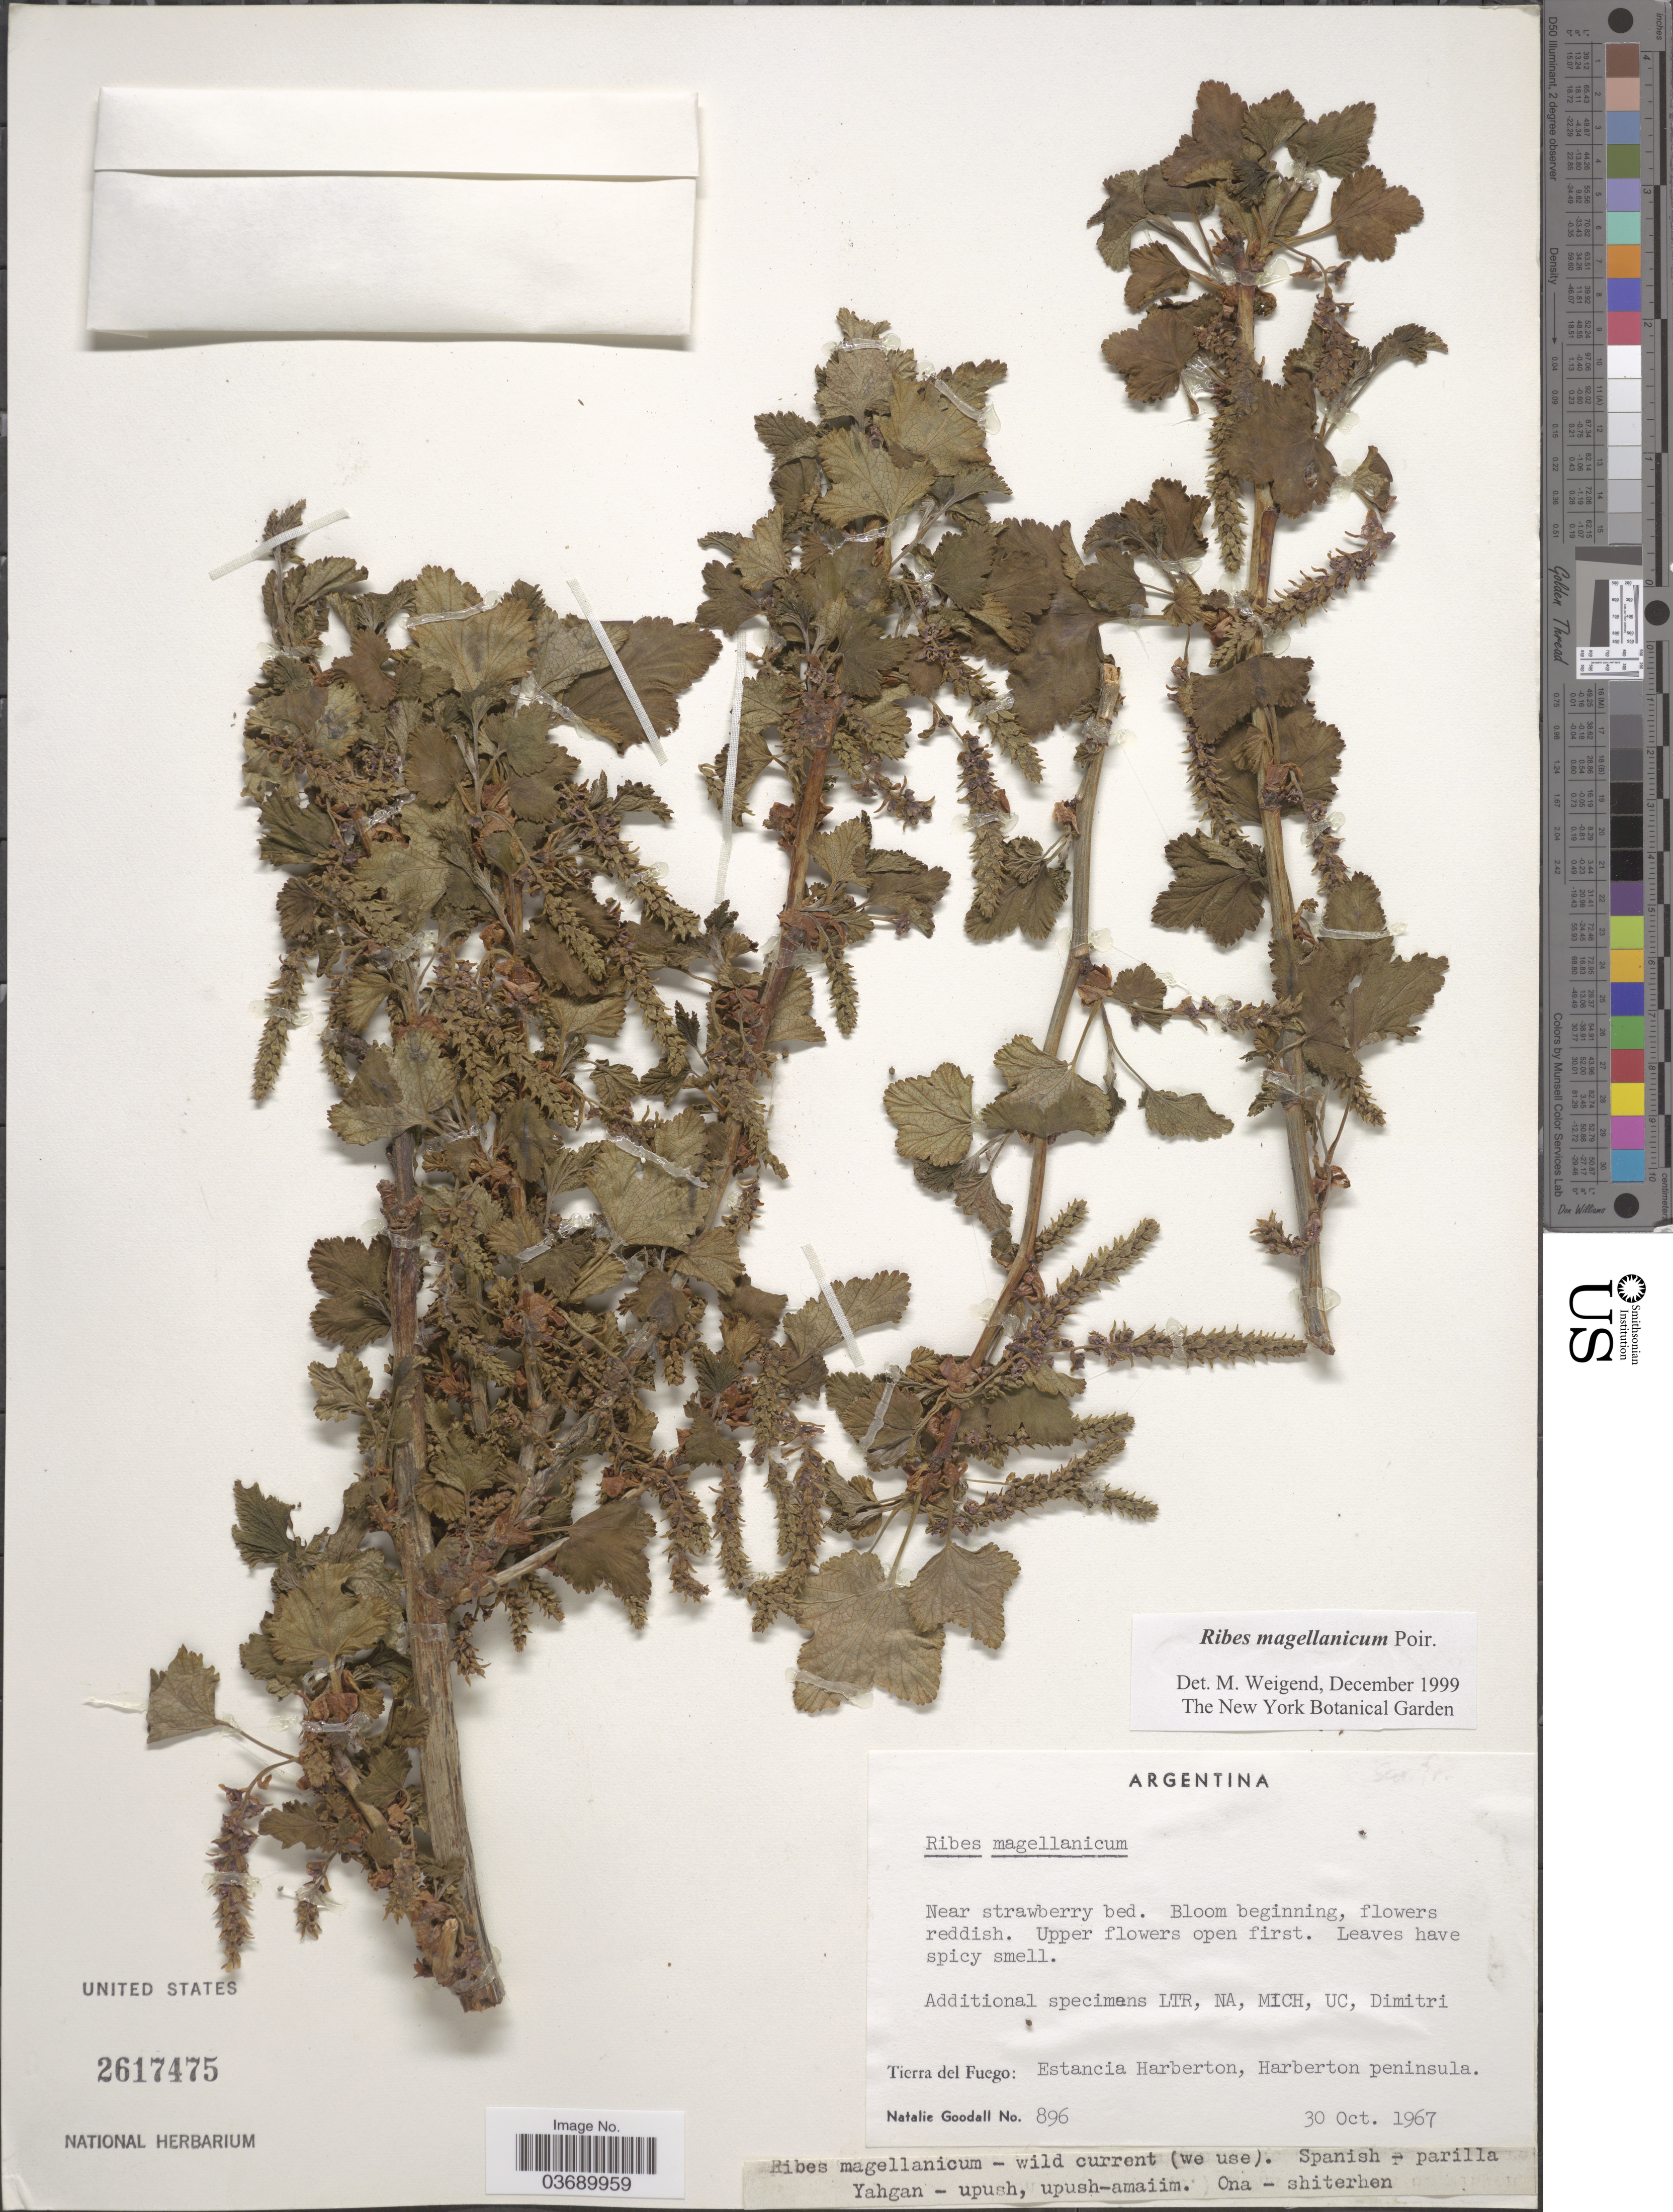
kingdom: Plantae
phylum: Tracheophyta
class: Magnoliopsida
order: Saxifragales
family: Grossulariaceae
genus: Ribes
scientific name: Ribes magellanicum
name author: Poir.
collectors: N. Goodall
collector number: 896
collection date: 1967-10-30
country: Argentina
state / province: Tierra del Fuego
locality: Estancia Harberton, Harberton peninsula.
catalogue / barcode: US 2617475